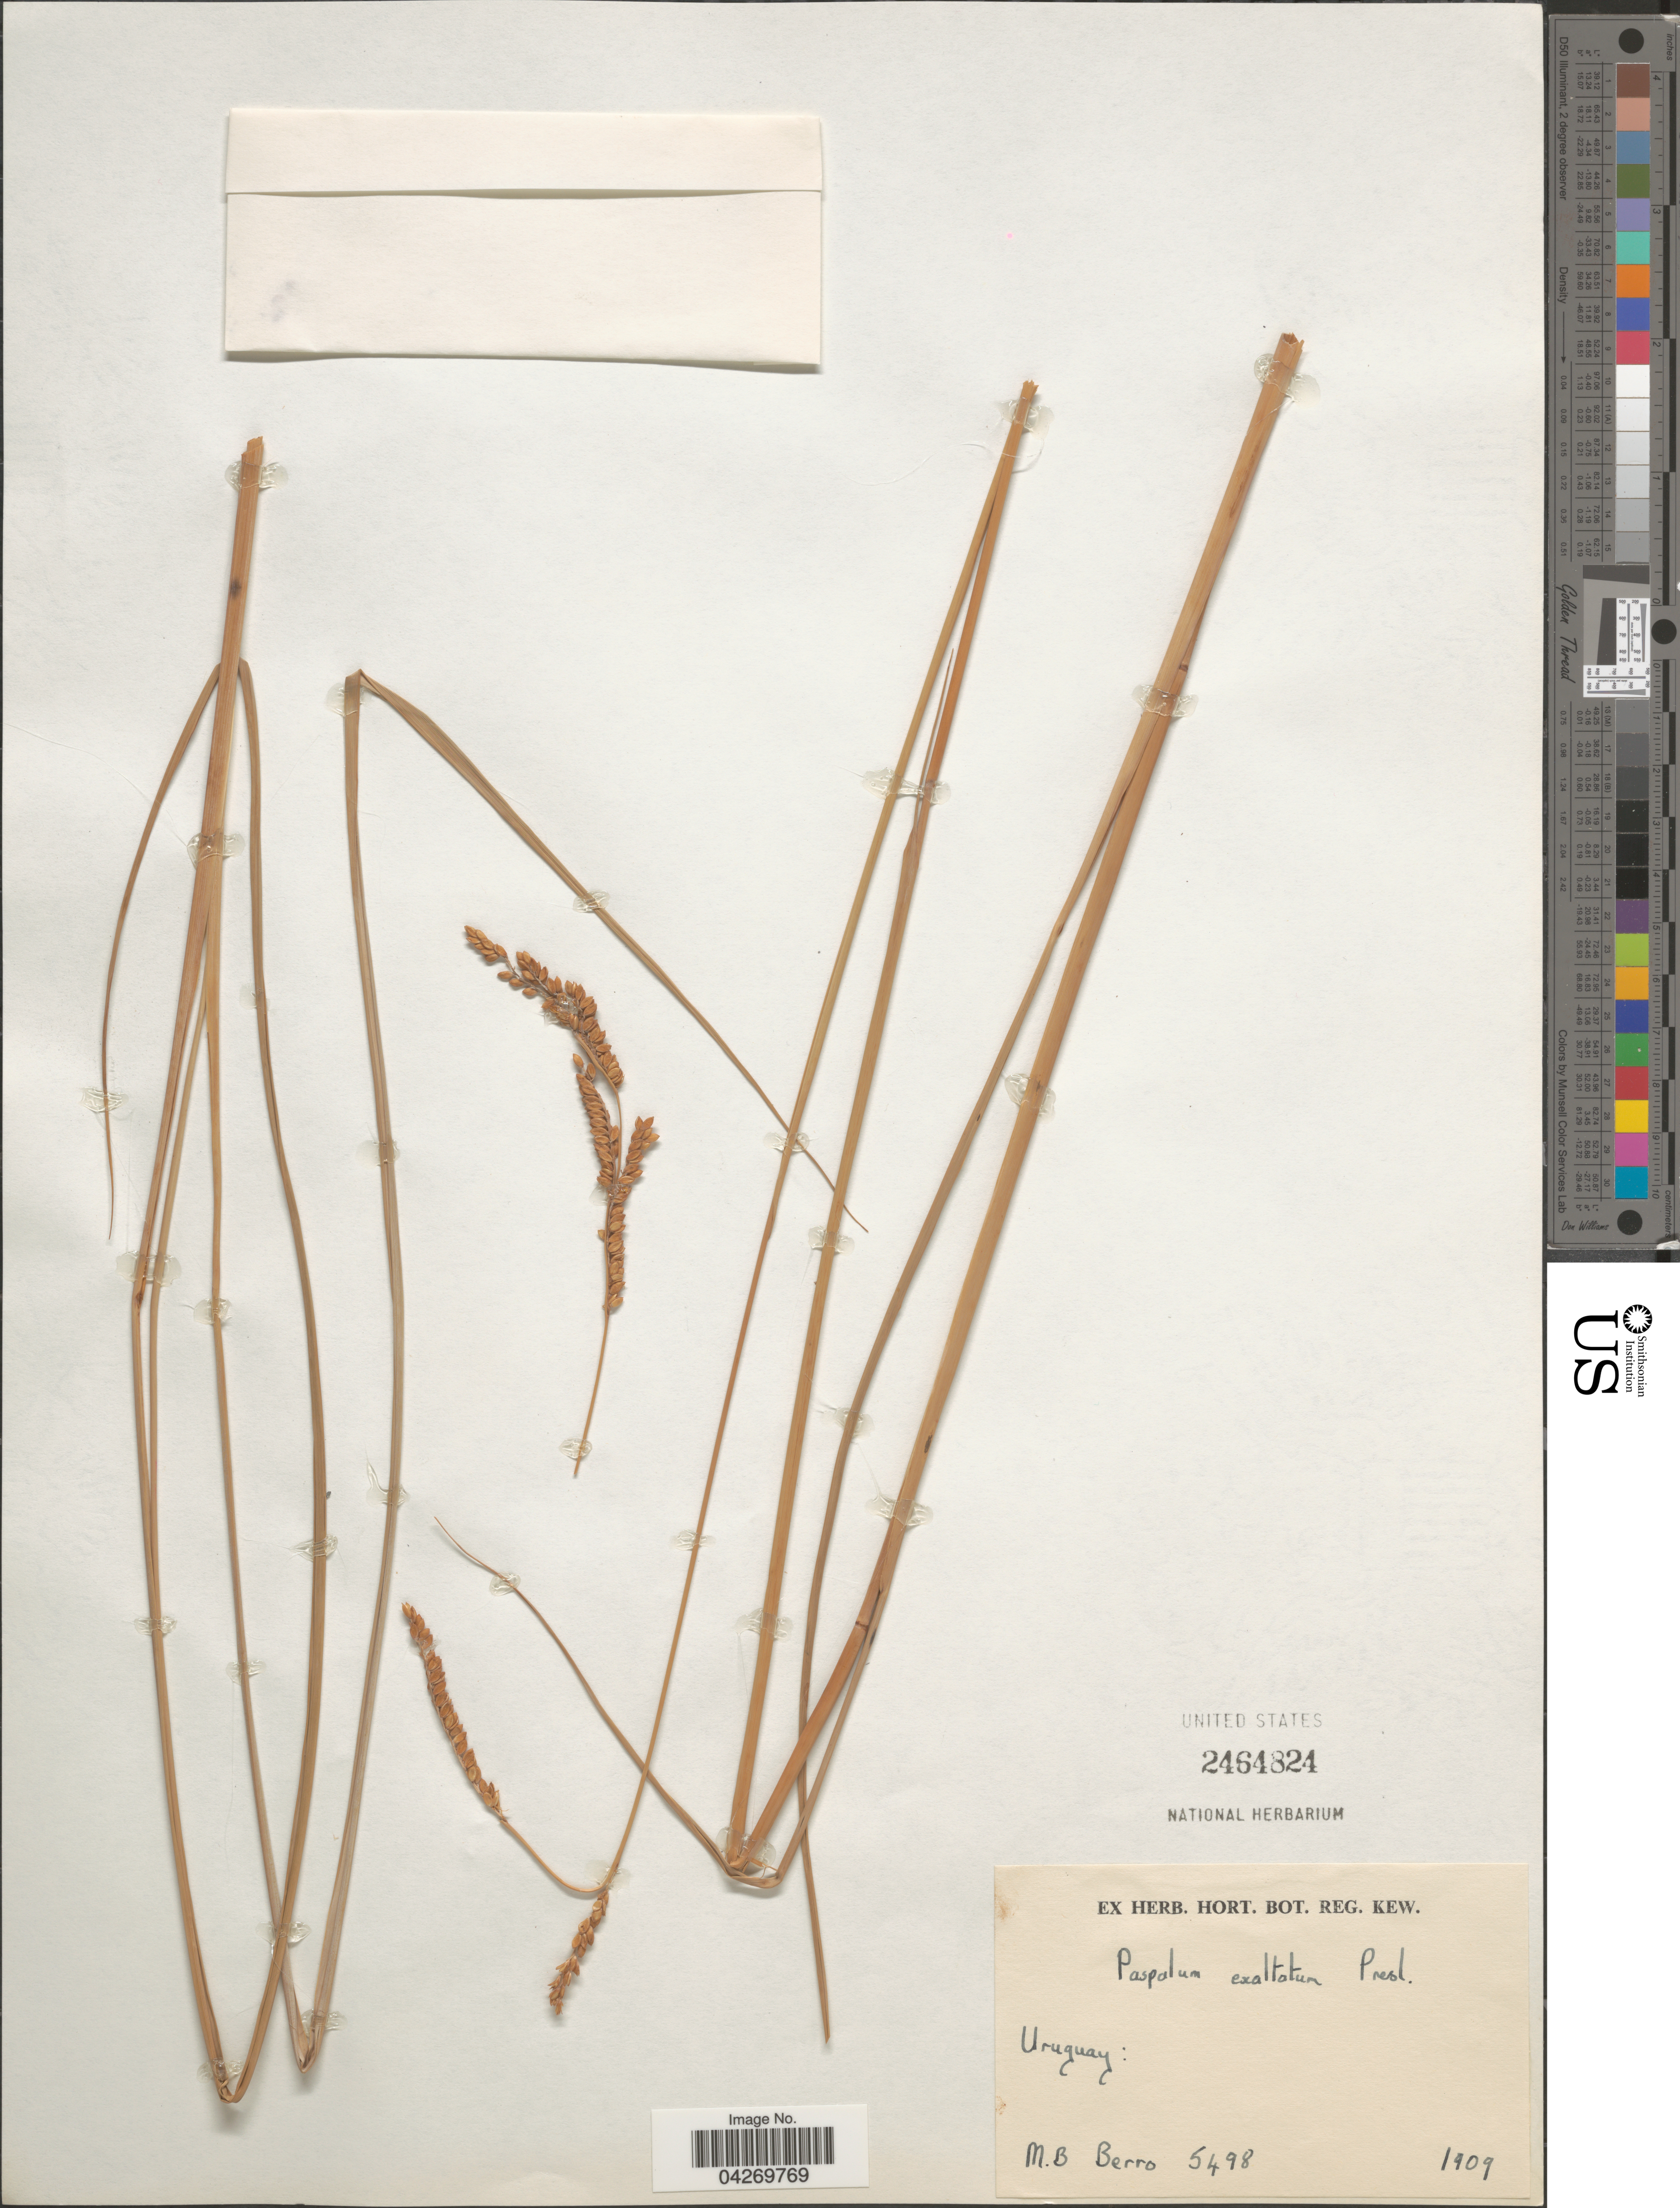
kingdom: Plantae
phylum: Tracheophyta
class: Liliopsida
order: Poales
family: Poaceae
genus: Paspalum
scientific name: Paspalum exaltatum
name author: J. Presl in C. Presl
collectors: M. Berro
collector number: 5498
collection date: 1909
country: Uruguay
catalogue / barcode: US 2464824